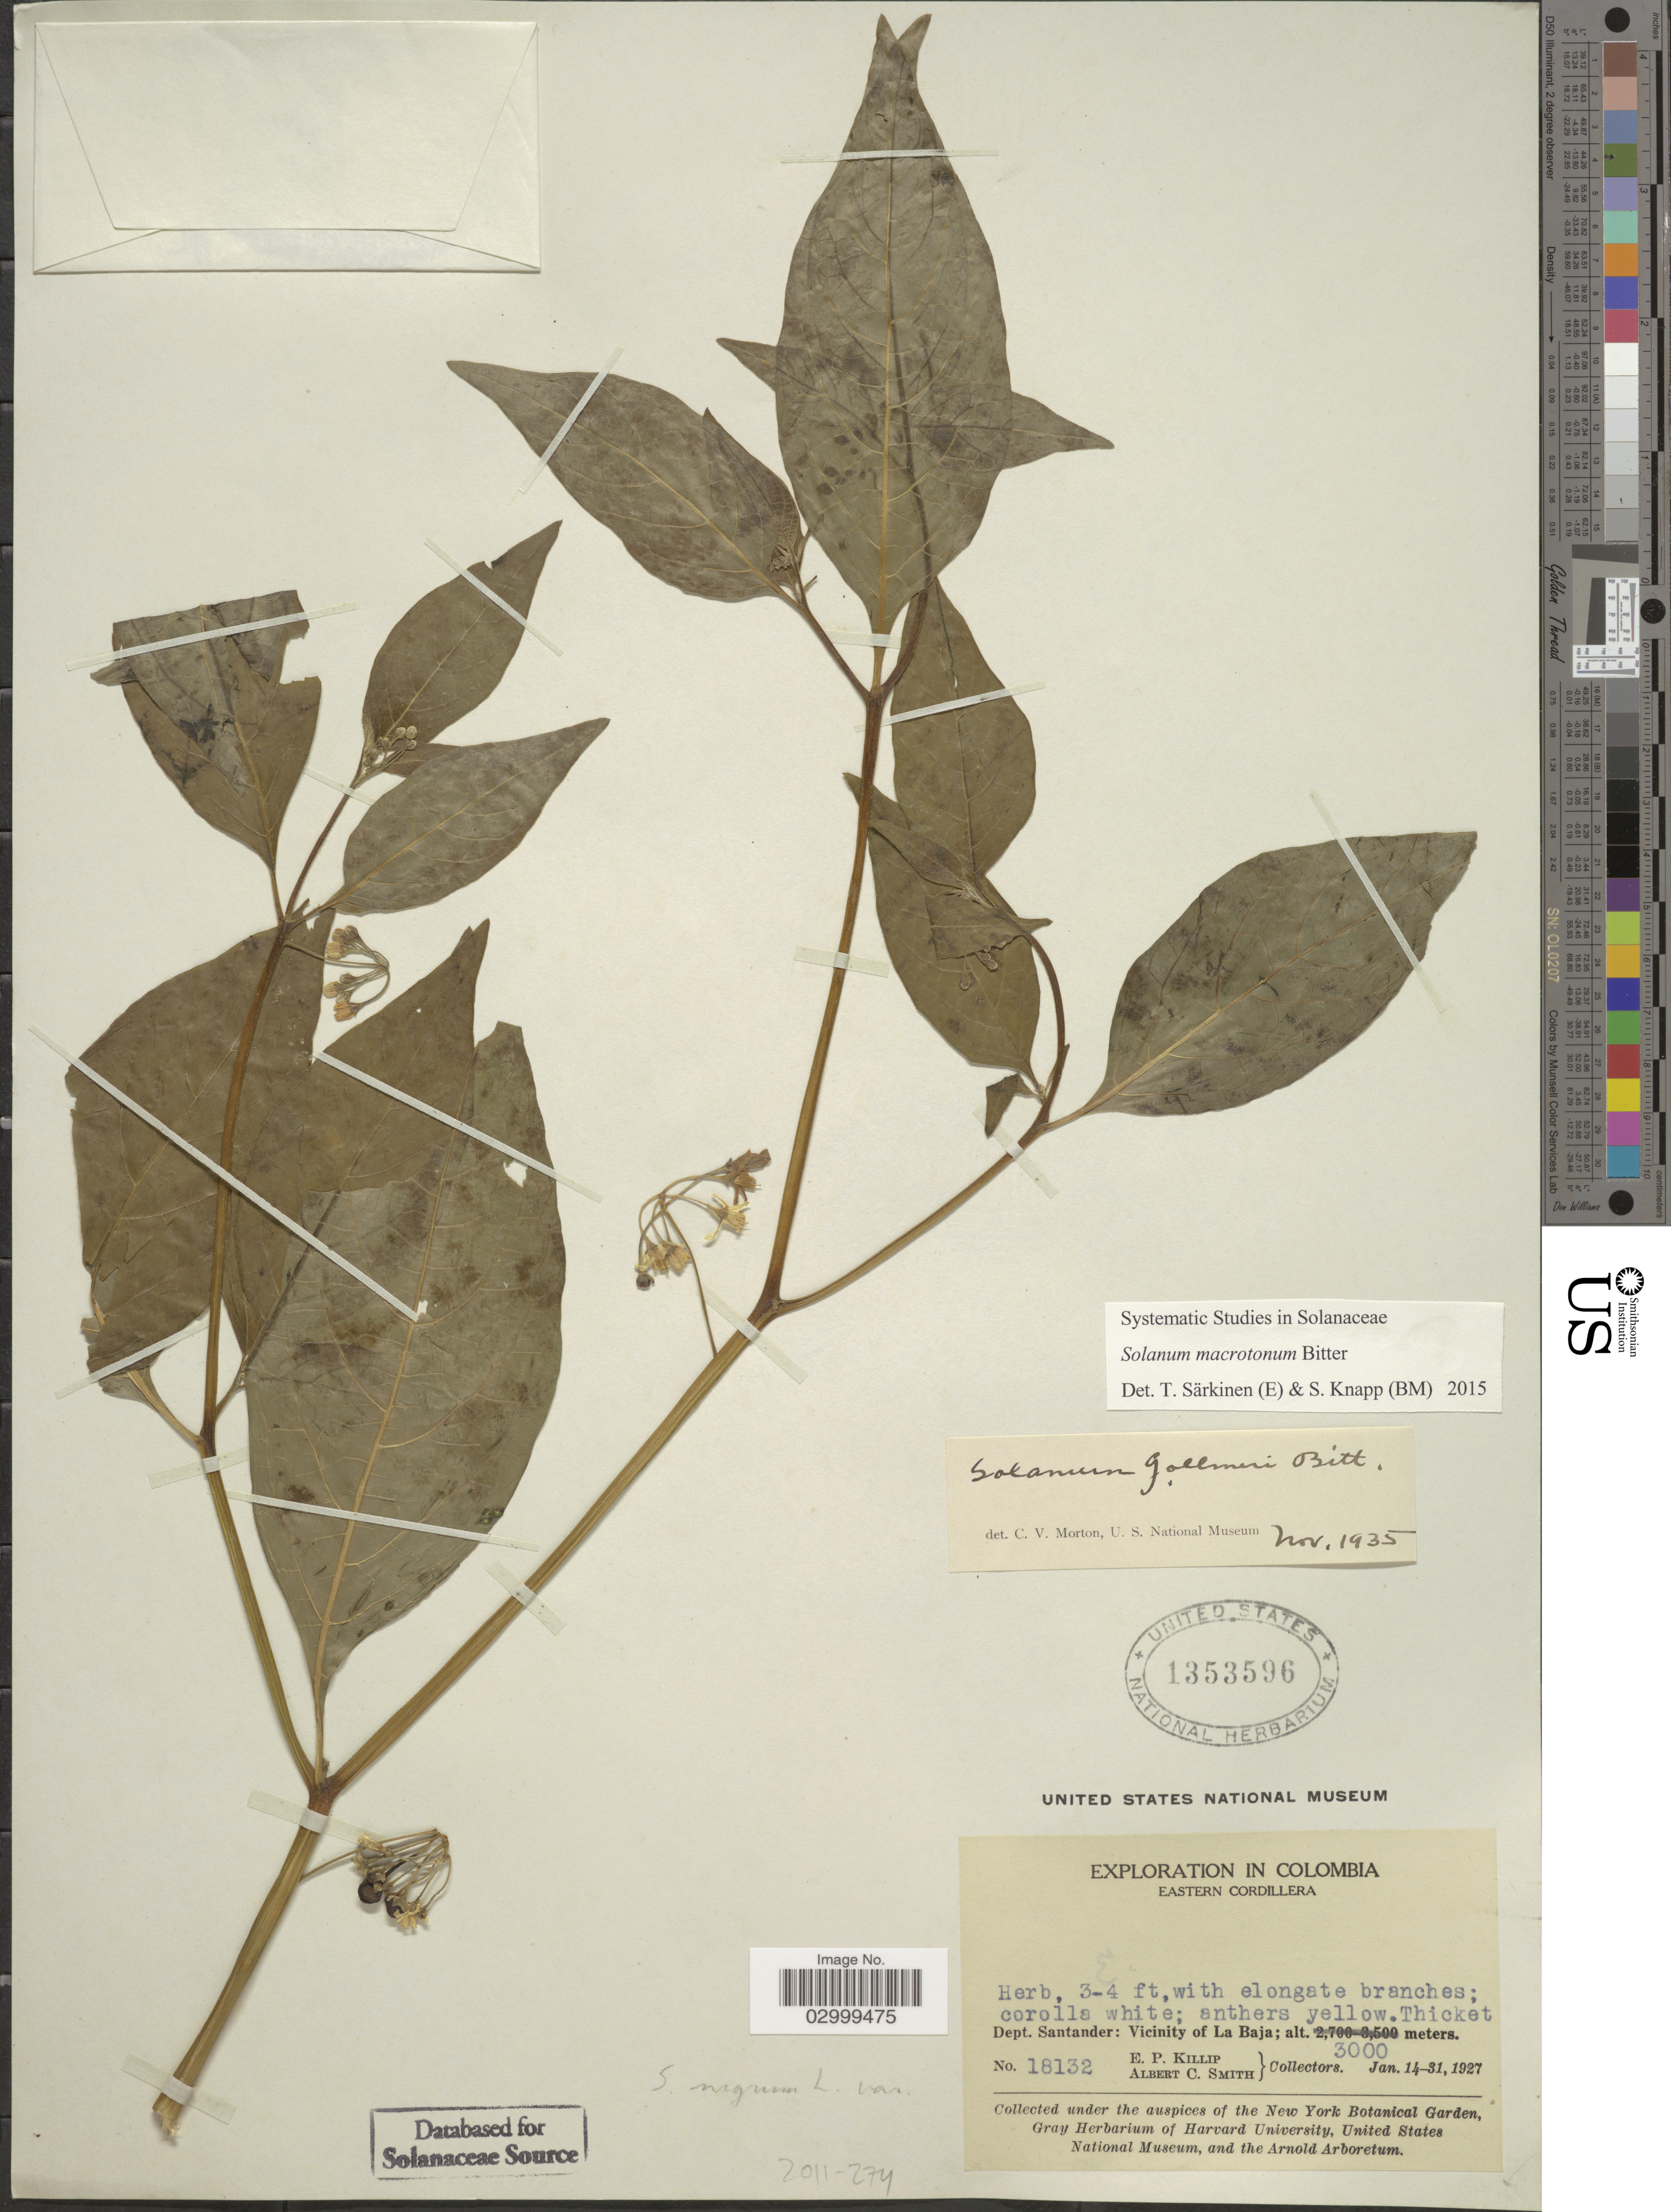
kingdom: Plantae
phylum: Tracheophyta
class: Magnoliopsida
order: Solanales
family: Solanaceae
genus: Solanum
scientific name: Solanum macrotonum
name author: Bitter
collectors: E. P. Killip & A. C. Smith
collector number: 18132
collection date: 1927-01-14/1927-01-31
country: Colombia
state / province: Santander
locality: Eastern Cordillera. Dept. Santander: Vicinity of La Baja.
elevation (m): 3000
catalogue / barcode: US 1353596